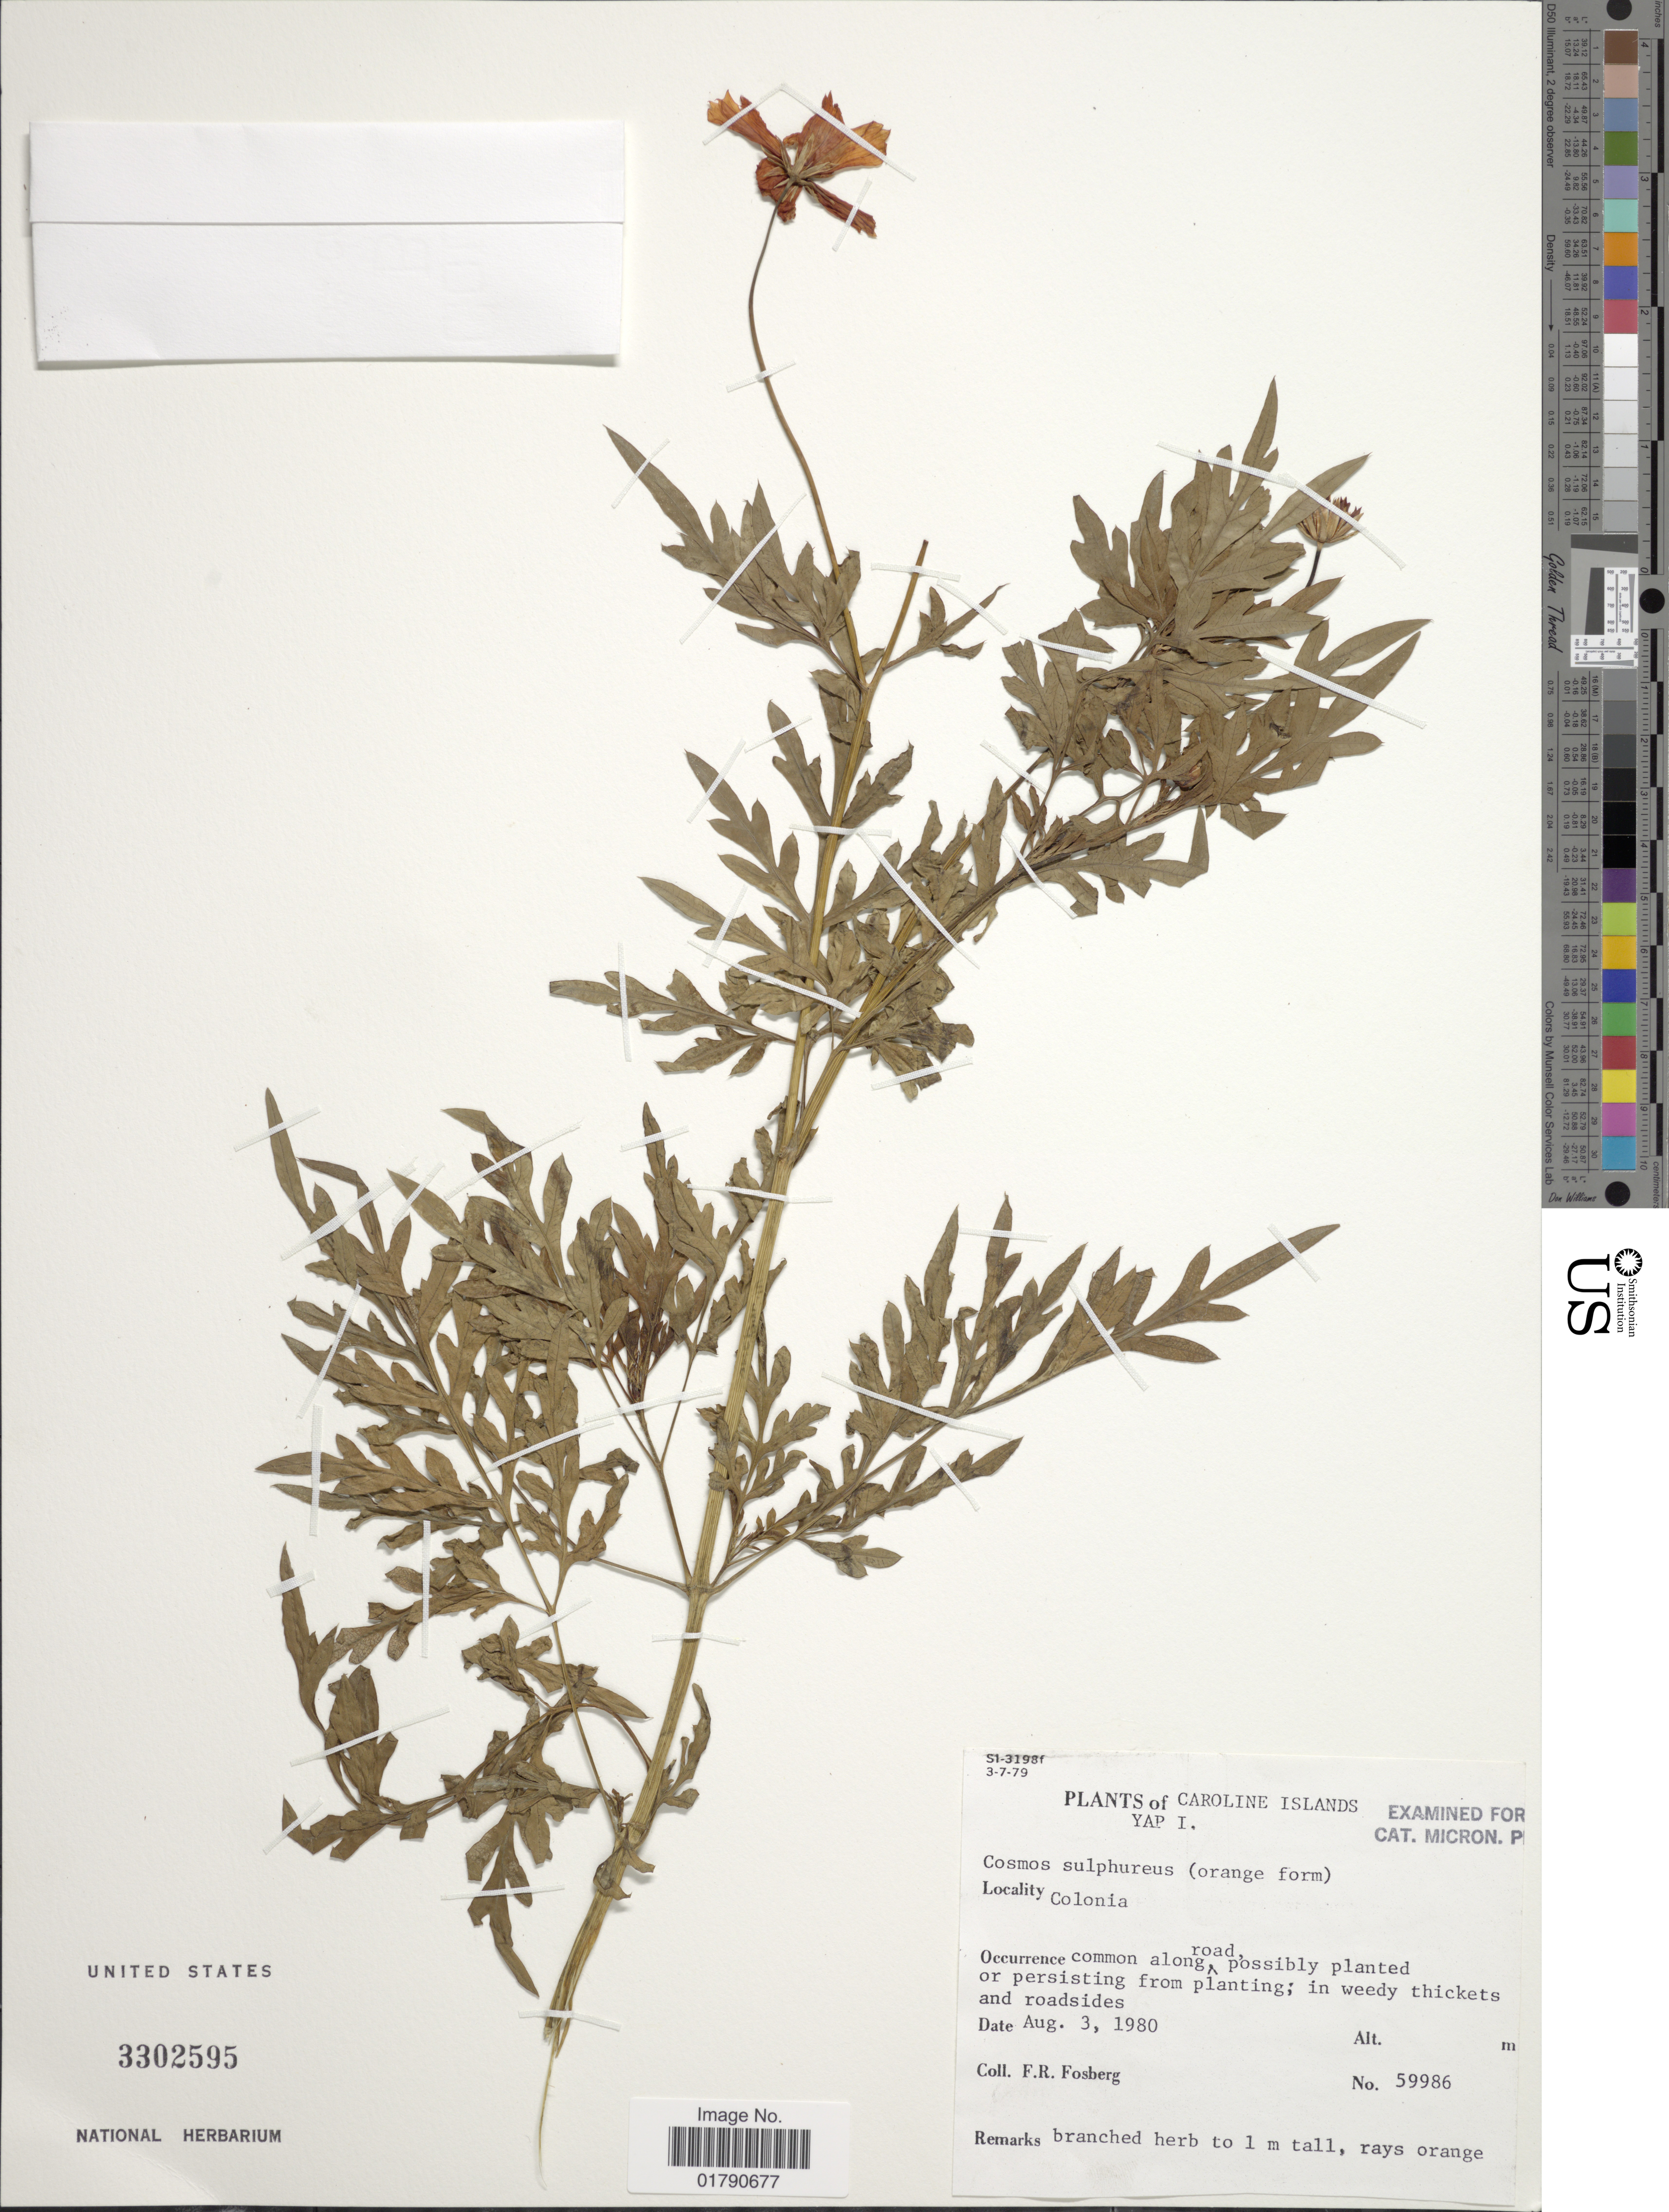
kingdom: Plantae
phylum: Tracheophyta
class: Magnoliopsida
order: Asterales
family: Asteraceae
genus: Cosmos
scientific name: Cosmos sulphureus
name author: Cav.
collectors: F. R. Fosberg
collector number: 59986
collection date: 1980-08-03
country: Uruguay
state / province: Colonia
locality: Caroline Islands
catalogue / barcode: US 3302595